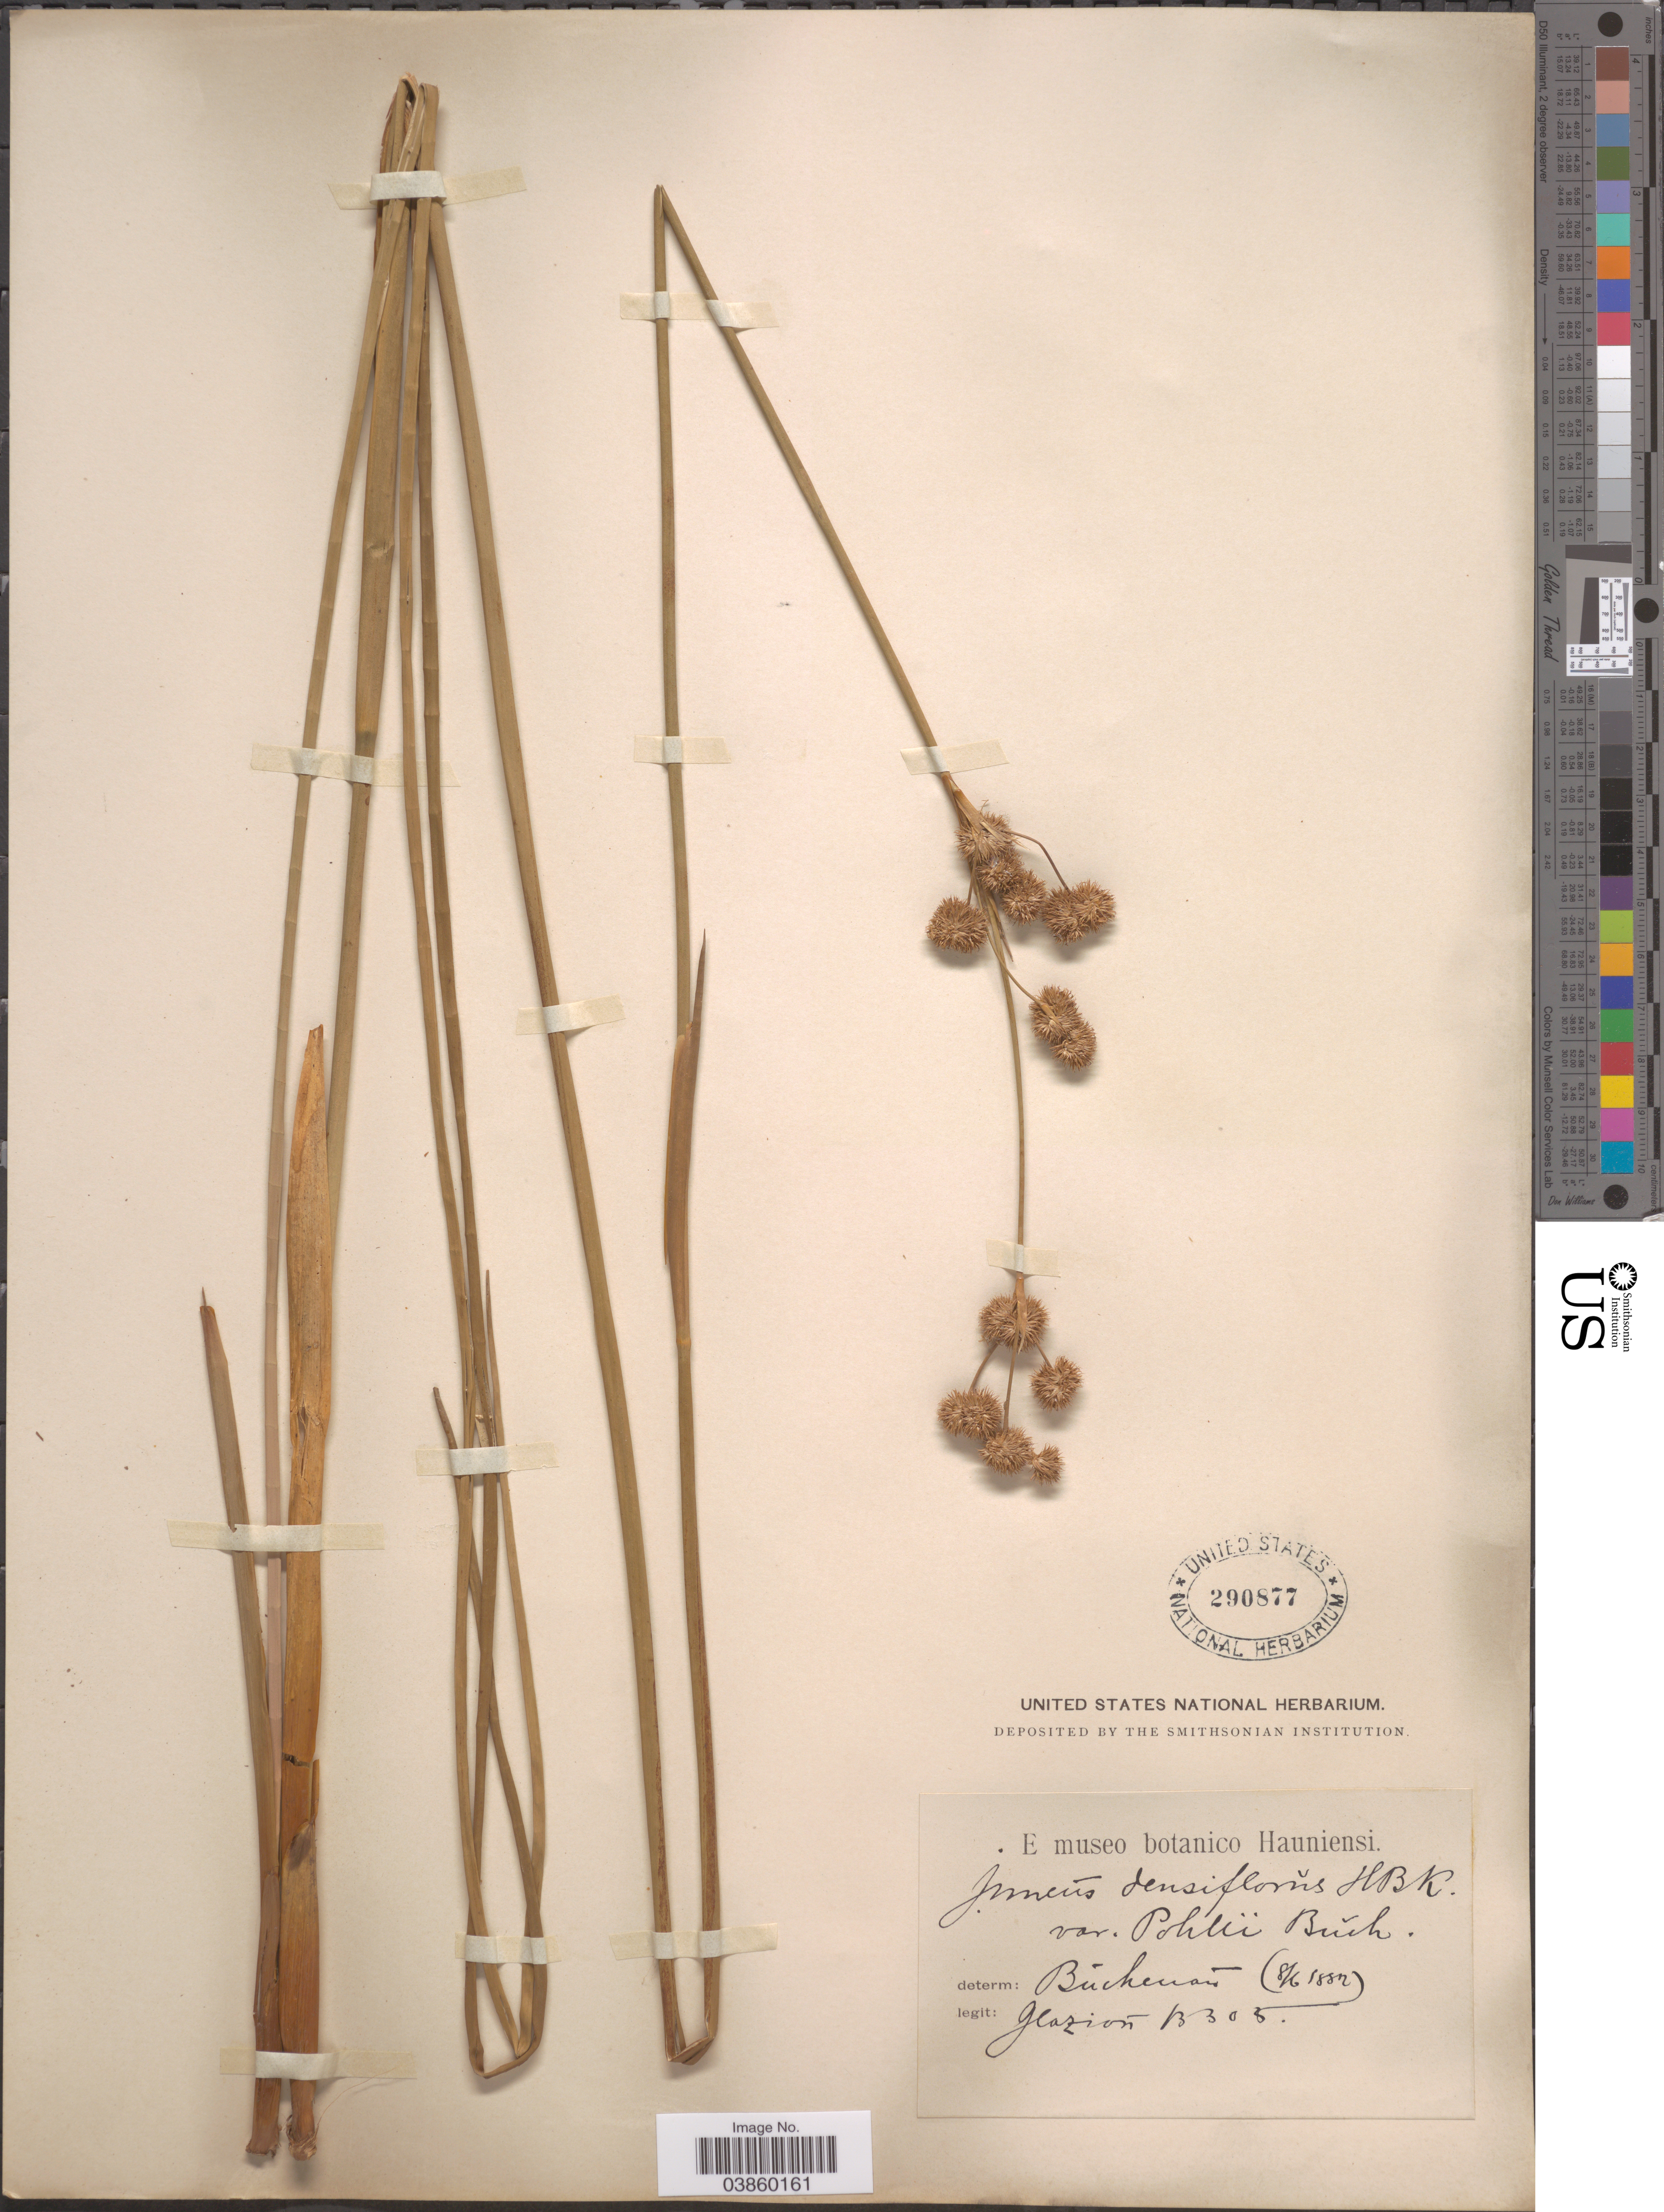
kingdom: Plantae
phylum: Tracheophyta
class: Liliopsida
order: Poales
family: Juncaceae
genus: Juncus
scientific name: Juncus diffusus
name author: Hoppe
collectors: Glaziou, --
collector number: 13305*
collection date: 1882-06-08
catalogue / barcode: US 290877